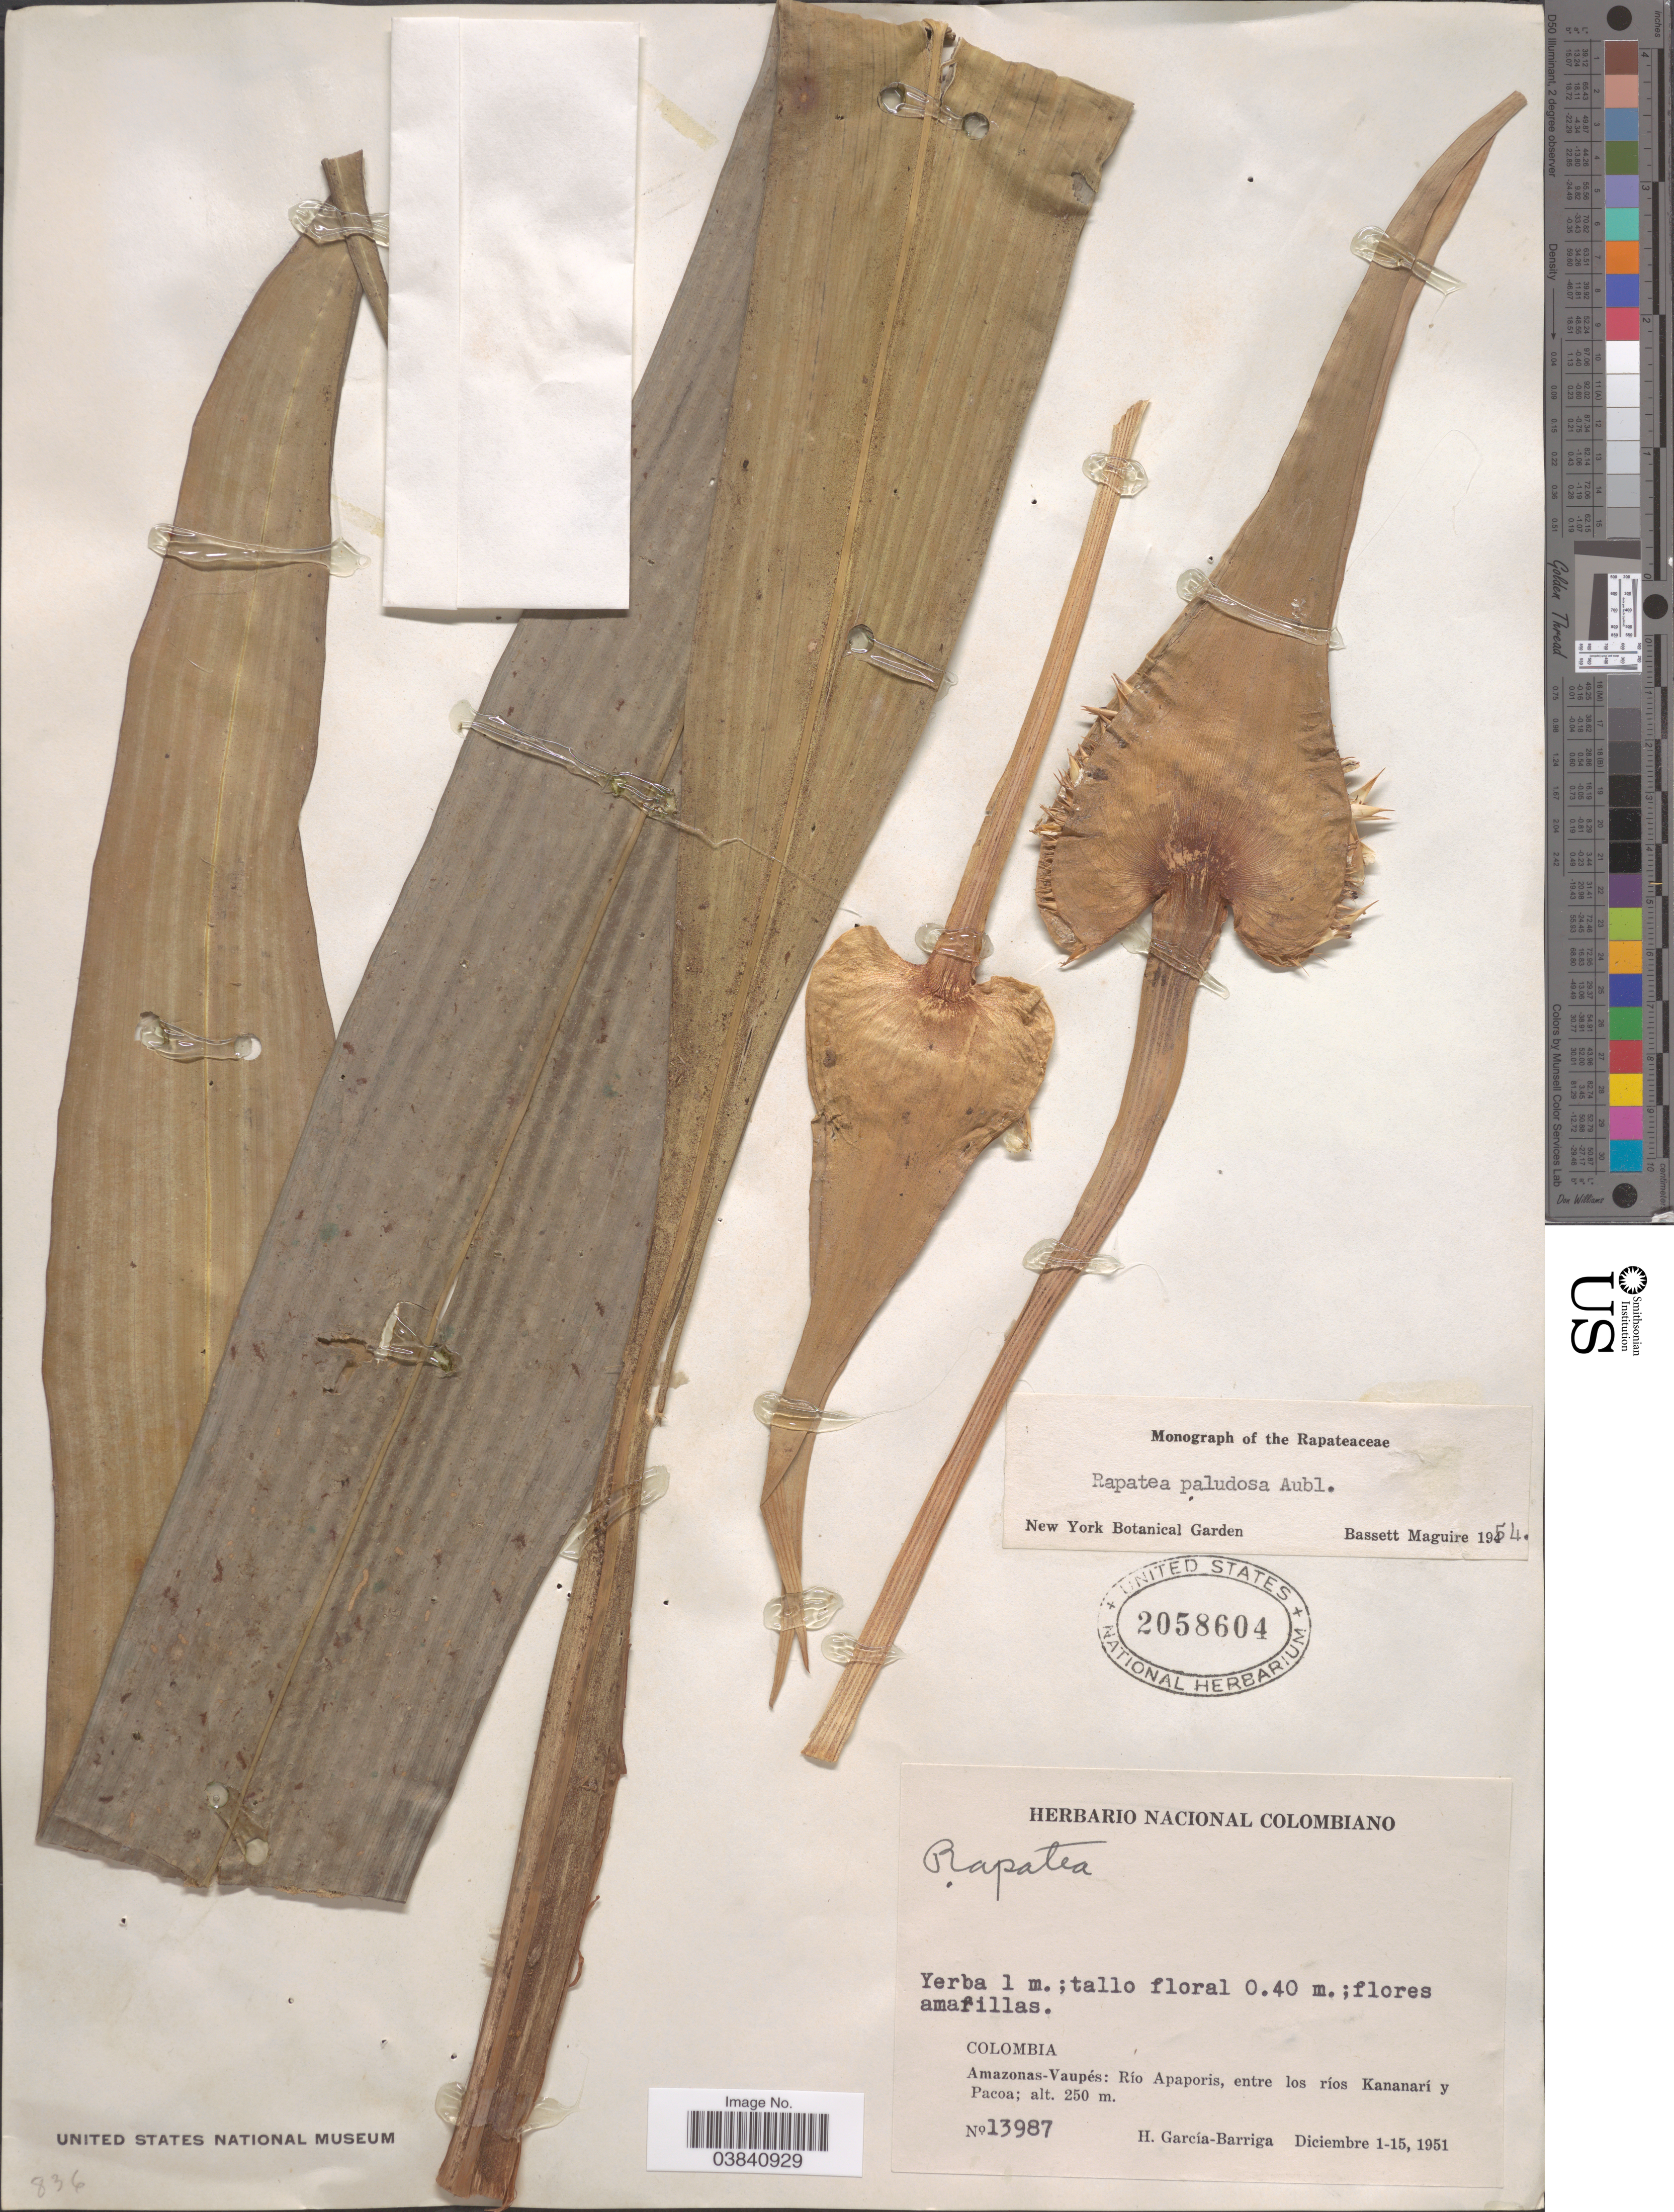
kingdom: Plantae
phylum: Tracheophyta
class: Liliopsida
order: Poales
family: Rapateaceae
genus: Rapatea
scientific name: Rapatea paludosa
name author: Aubl.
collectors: H. García Barriga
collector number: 13987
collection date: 1951-12-01/1951-12-15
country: Colombia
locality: Amazonas-Vaupes. Río Apaporis, entre los ríos Kananarí y Pacoa.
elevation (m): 250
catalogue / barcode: US 2058604